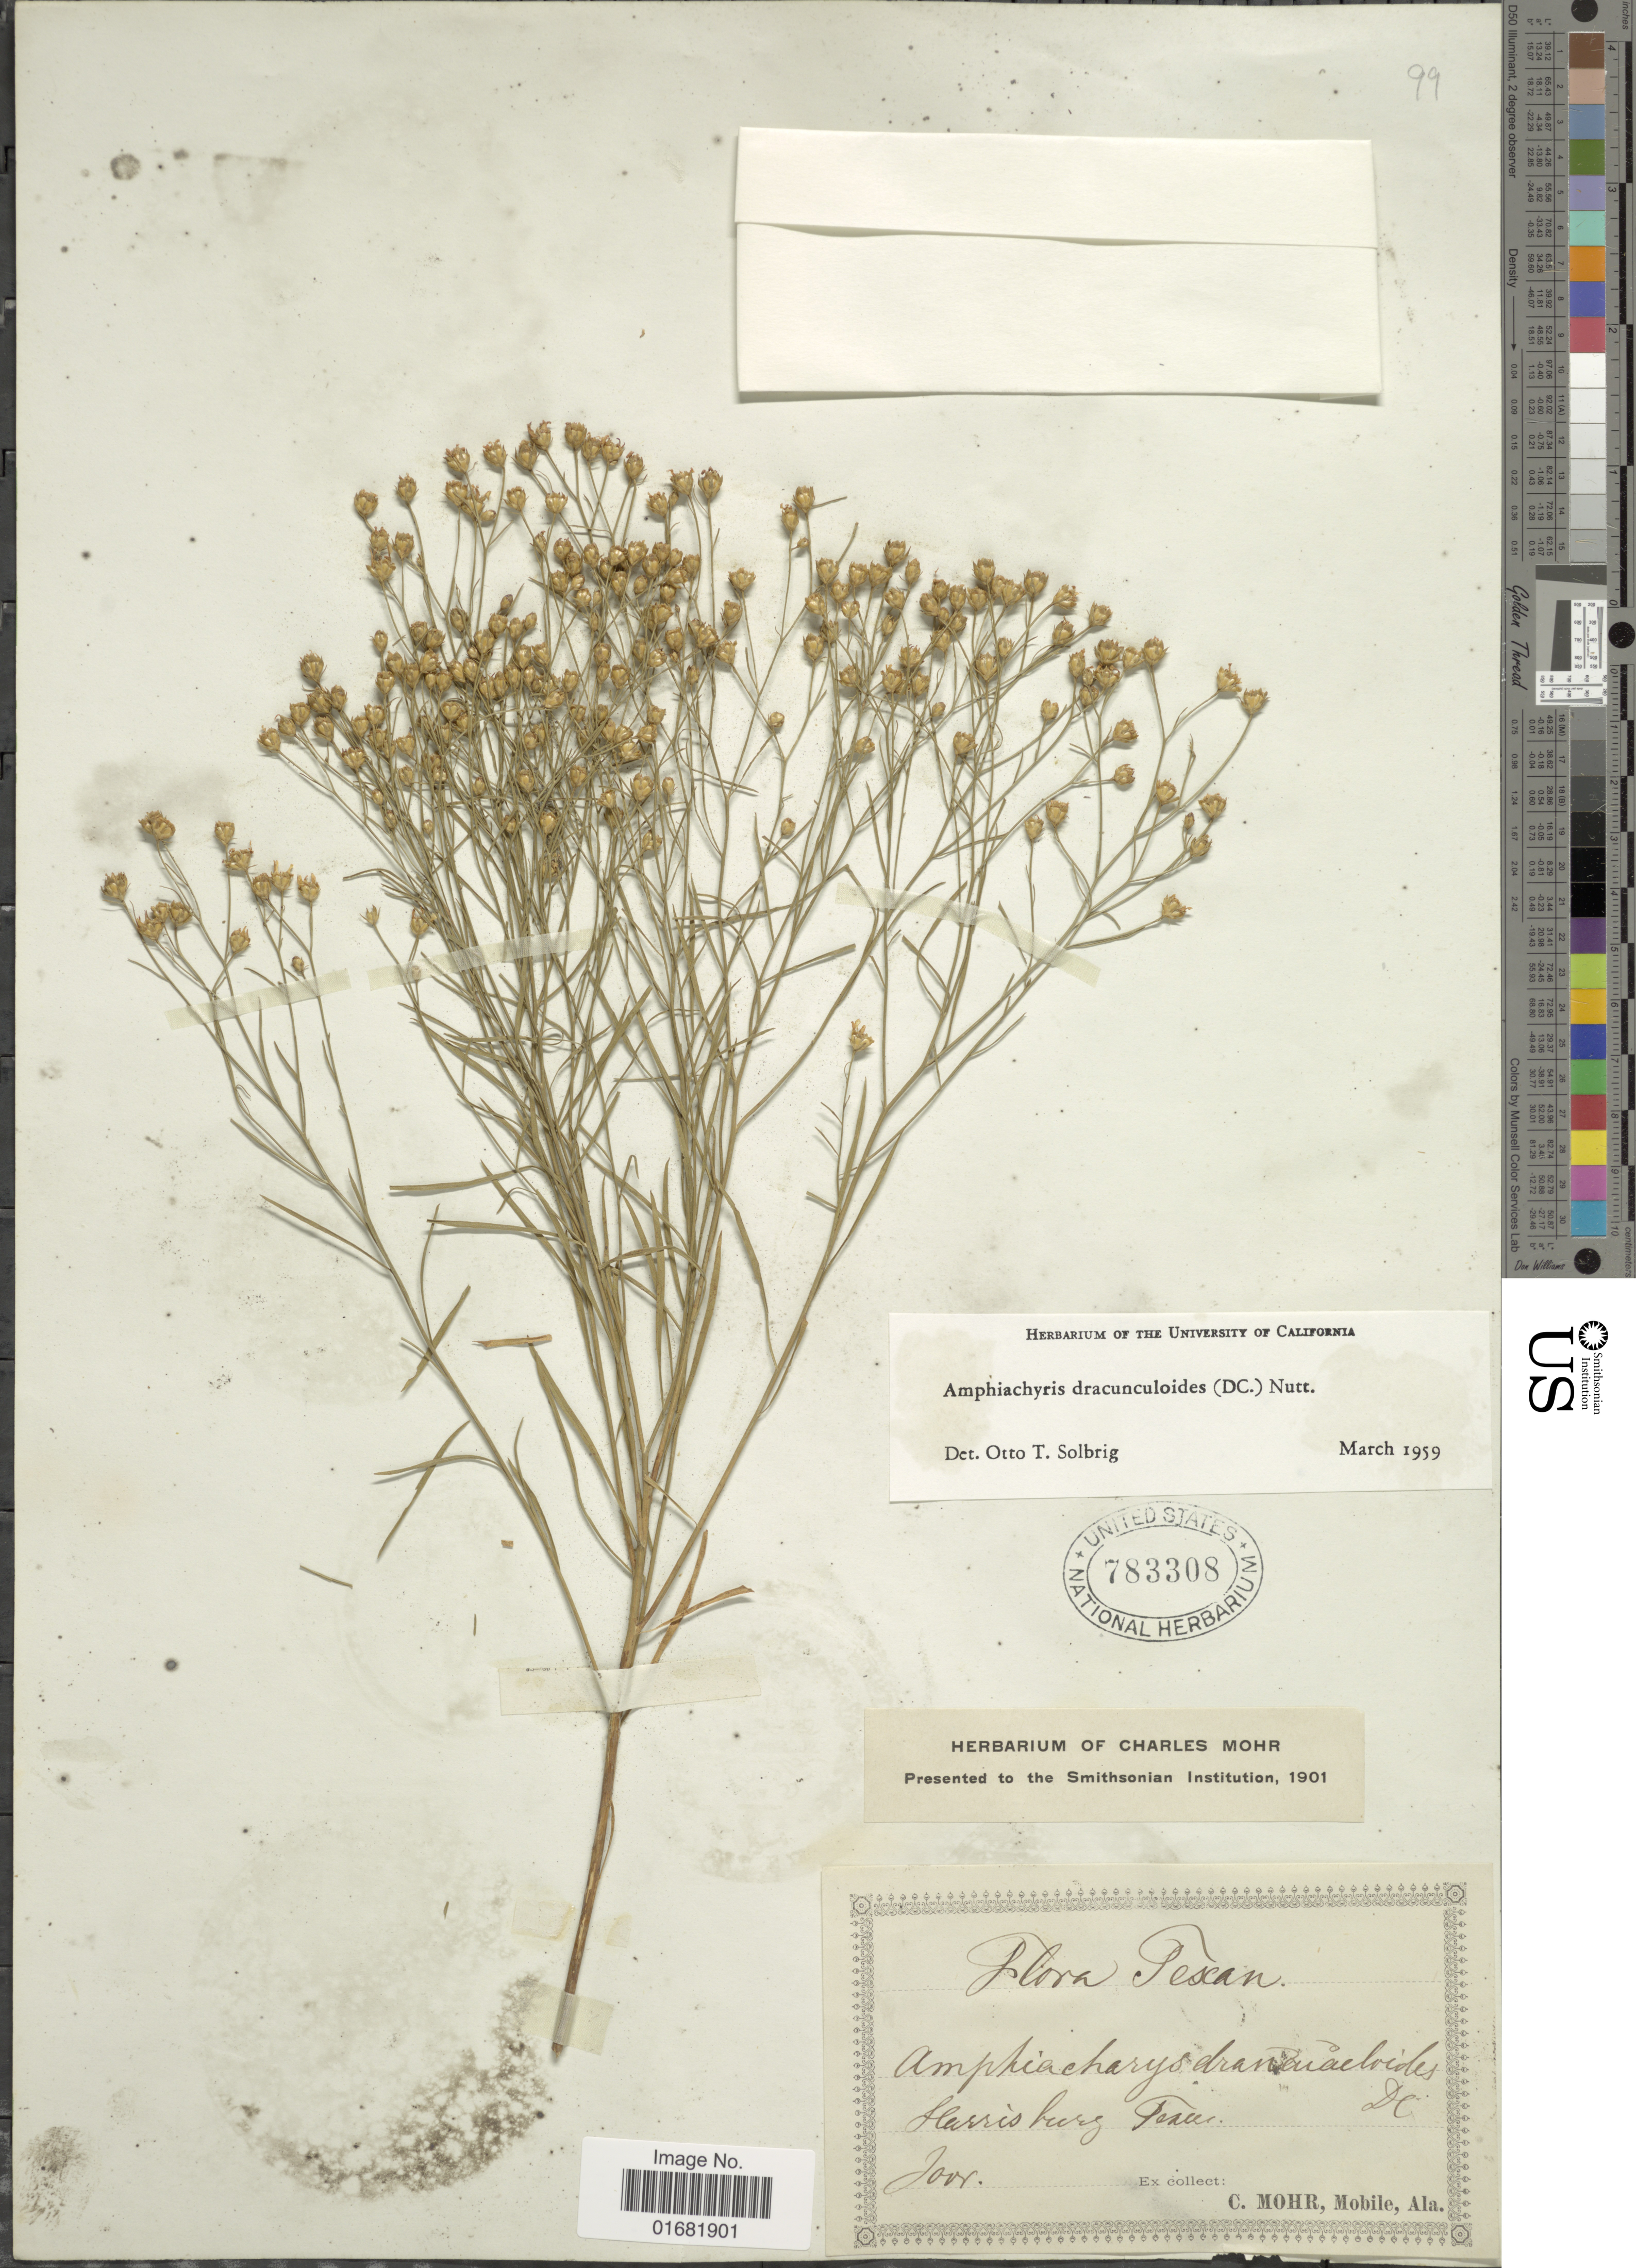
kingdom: Plantae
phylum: Tracheophyta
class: Magnoliopsida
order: Asterales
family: Asteraceae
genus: Amphiachyris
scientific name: Amphiachyris dracunculoides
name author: (DC.) Nutt.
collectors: -. Joor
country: United States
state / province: Texas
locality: Harrisburg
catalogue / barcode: US 783308